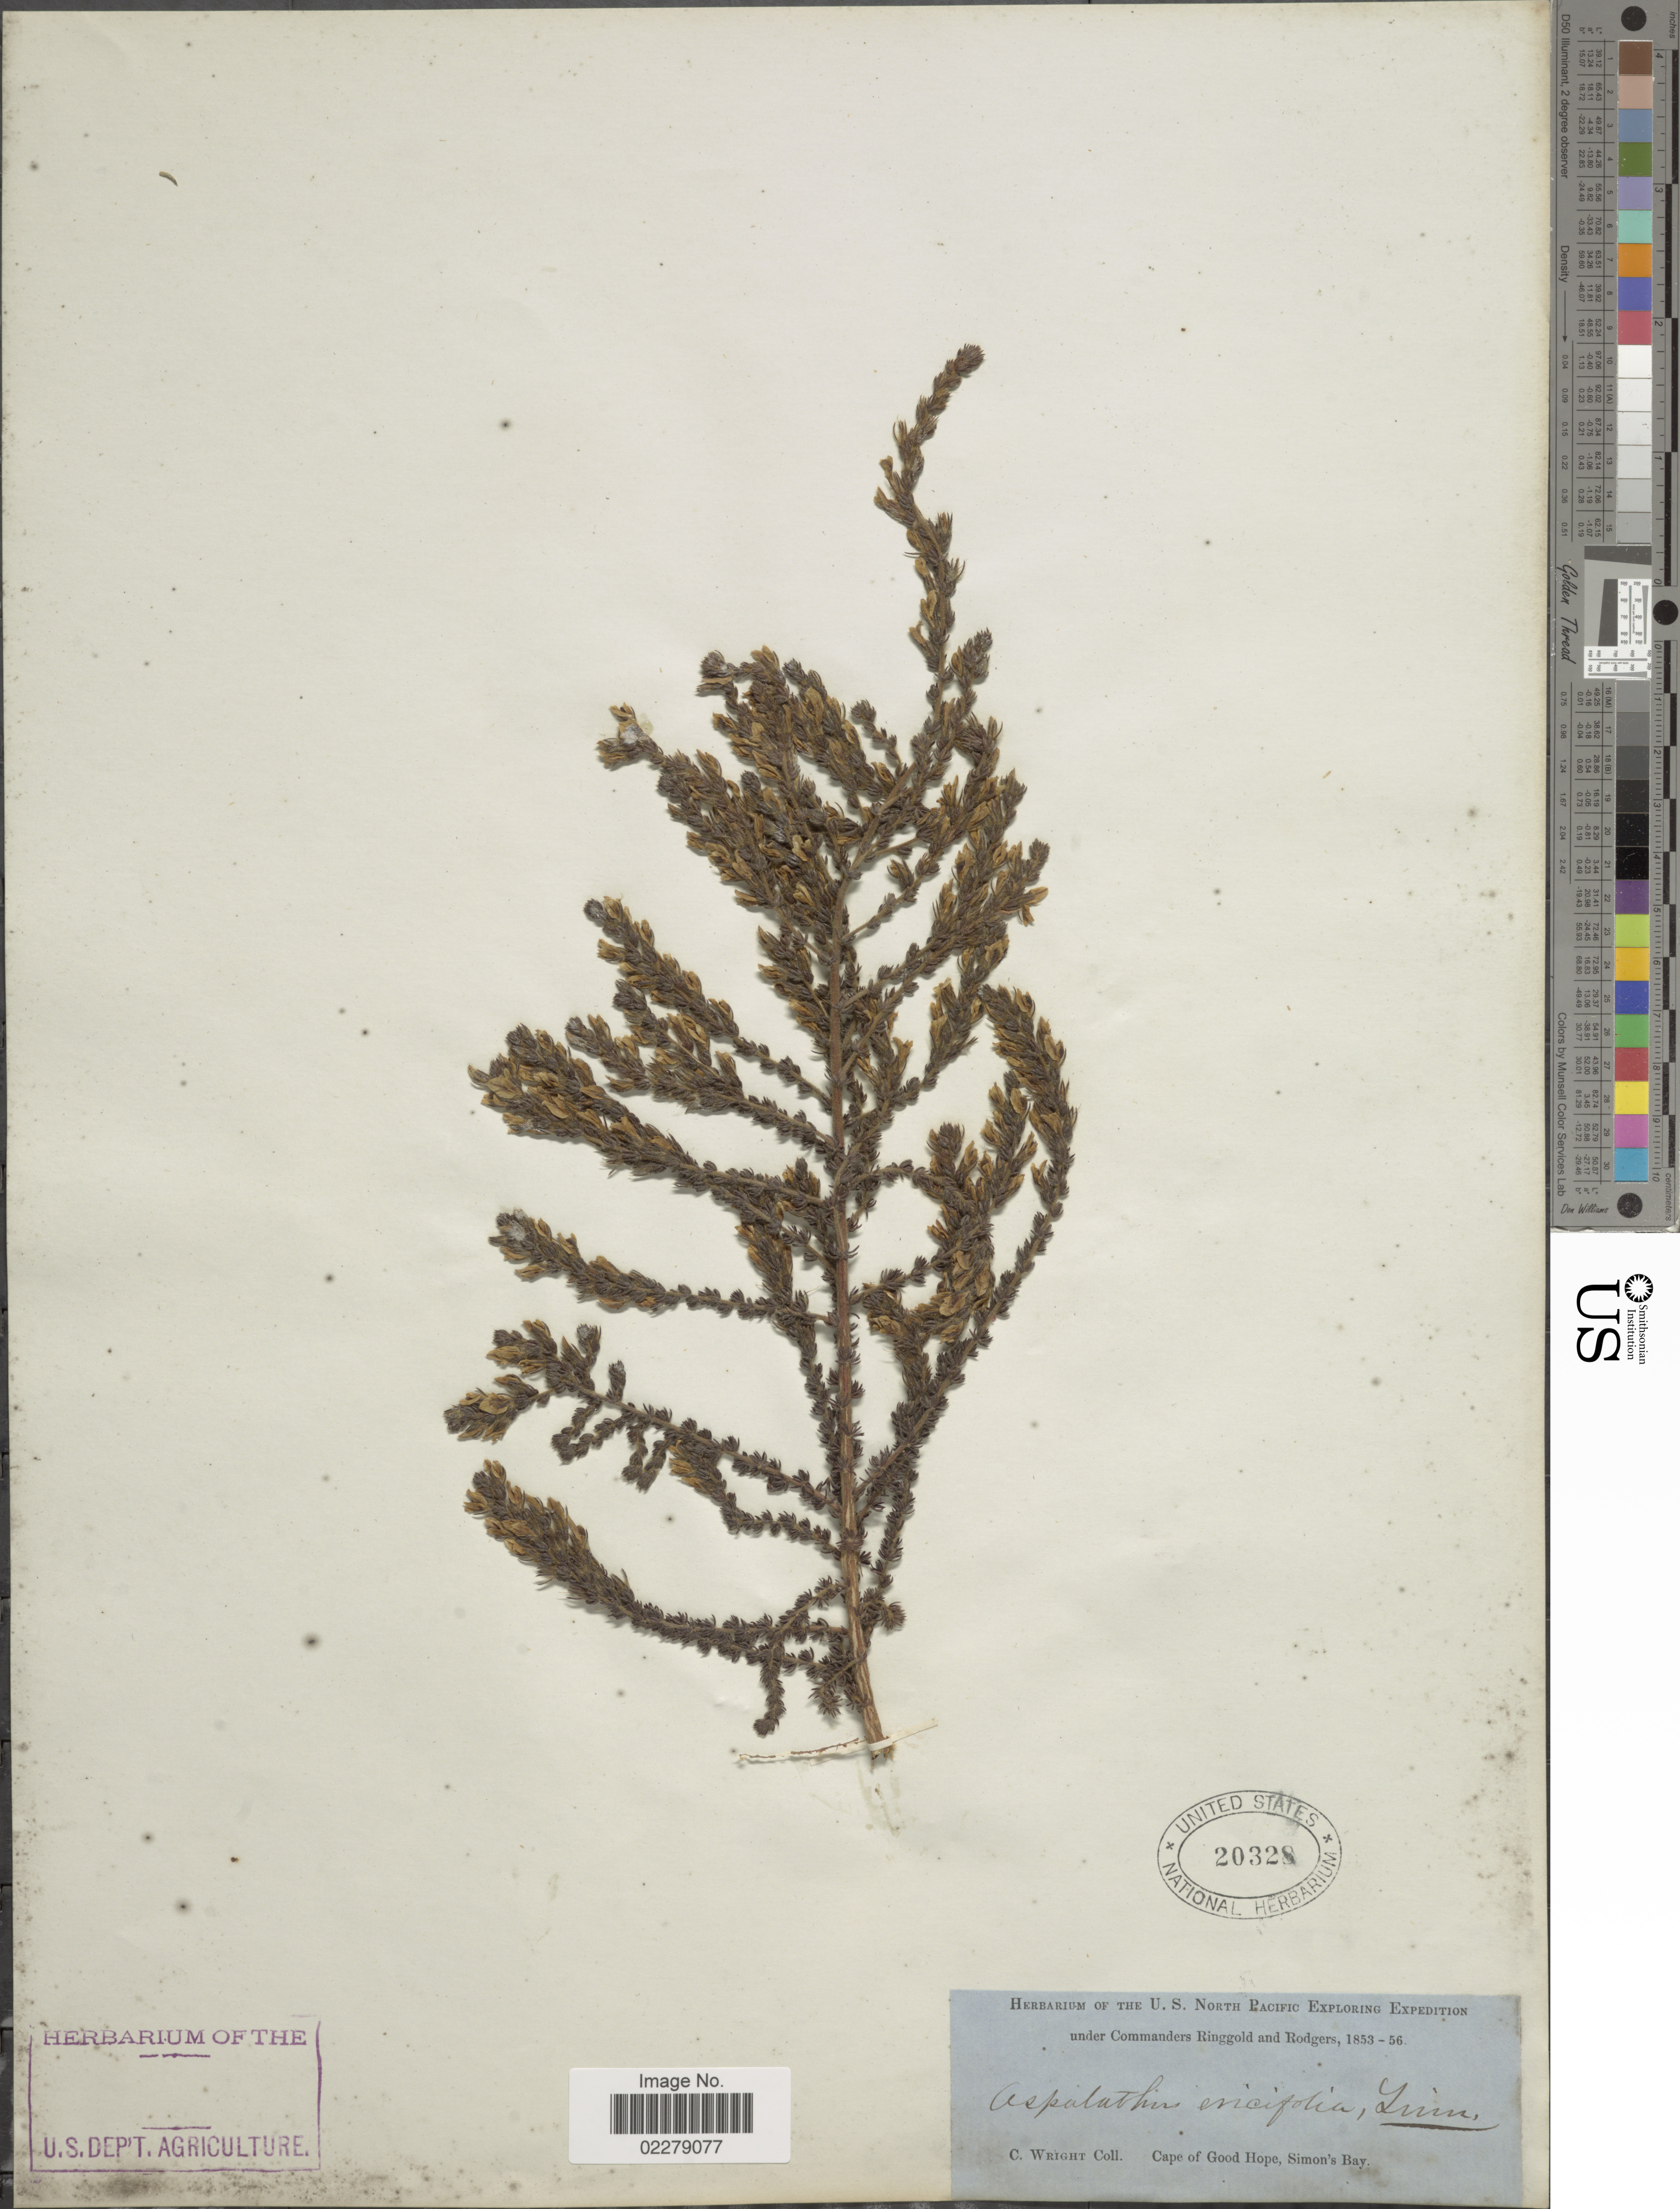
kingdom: Plantae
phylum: Tracheophyta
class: Magnoliopsida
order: Fabales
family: Fabaceae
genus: Aspalathus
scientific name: Aspalathus ericifolia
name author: L.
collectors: C. Wright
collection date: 1853/1856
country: South Africa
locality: Cape of Good Hope, Simon's Bay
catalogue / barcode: US 20328